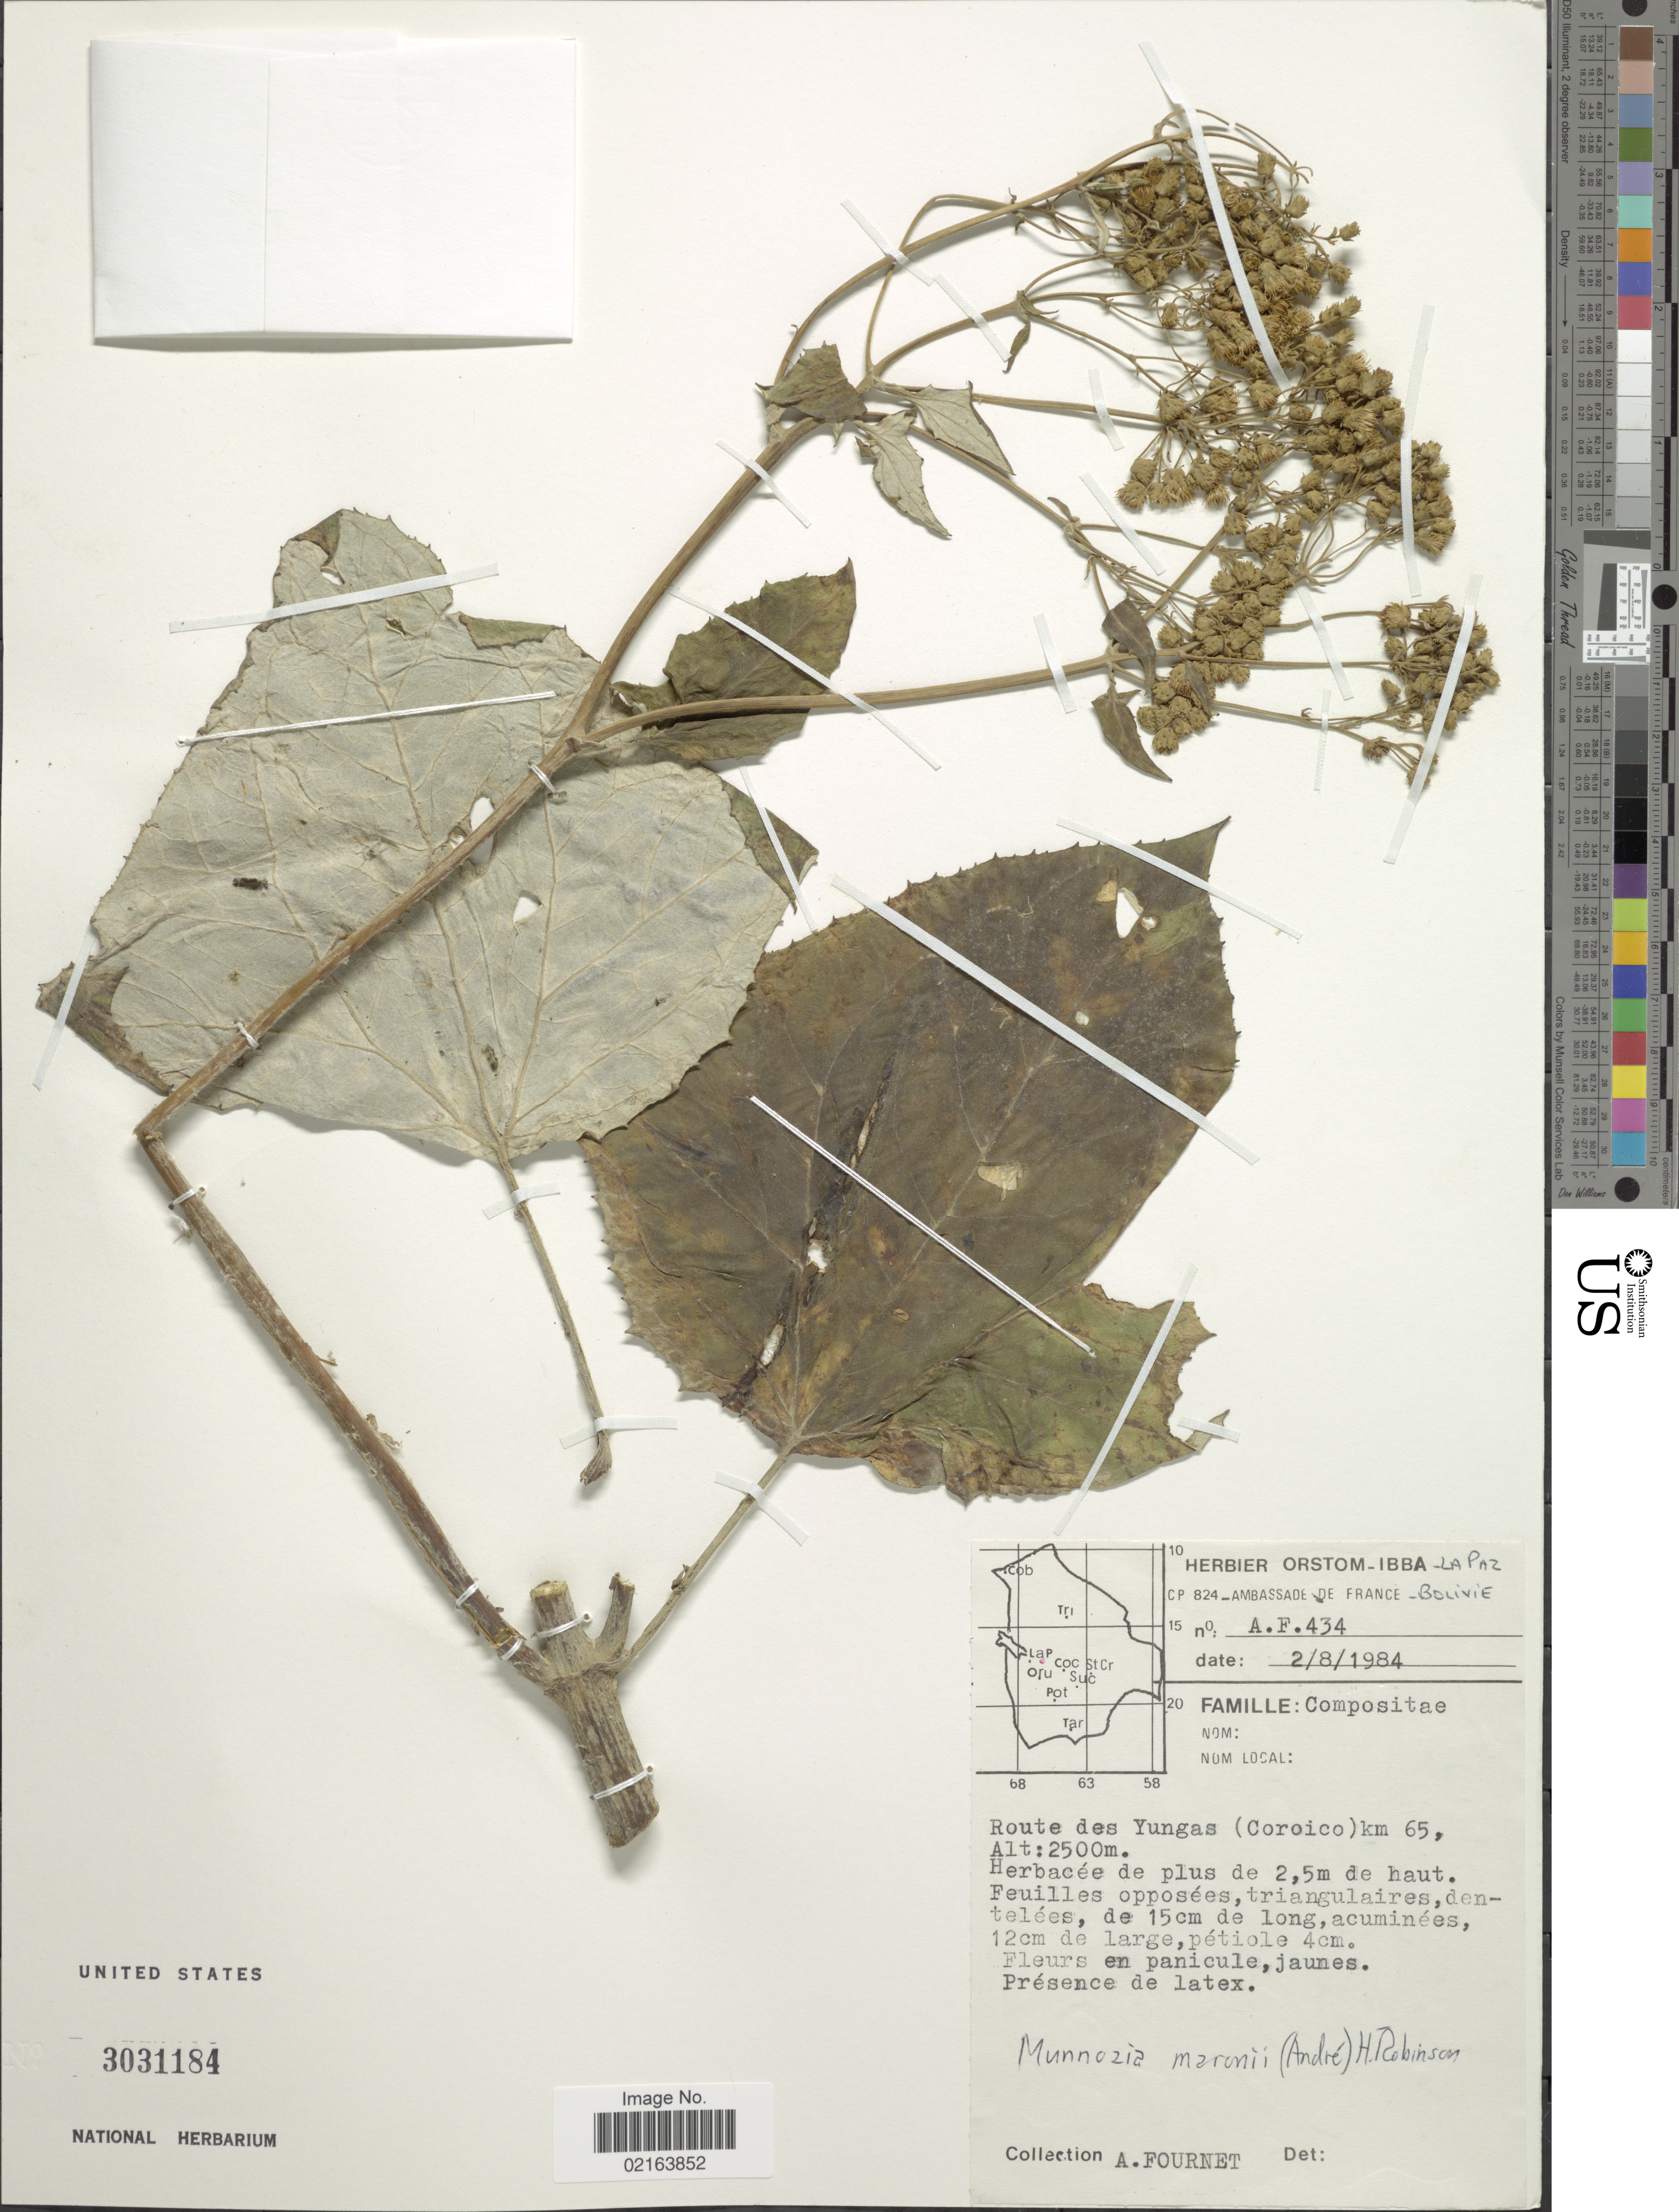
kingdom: Plantae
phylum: Tracheophyta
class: Magnoliopsida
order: Asterales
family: Asteraceae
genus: Munnozia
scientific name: Munnozia maronii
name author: (André) H. Rob.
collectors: A. Fournet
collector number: A.F. 434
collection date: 1984-08-02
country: Bolivia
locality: Route des Yungas (Coroico) km 65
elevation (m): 2500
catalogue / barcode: US 3031184